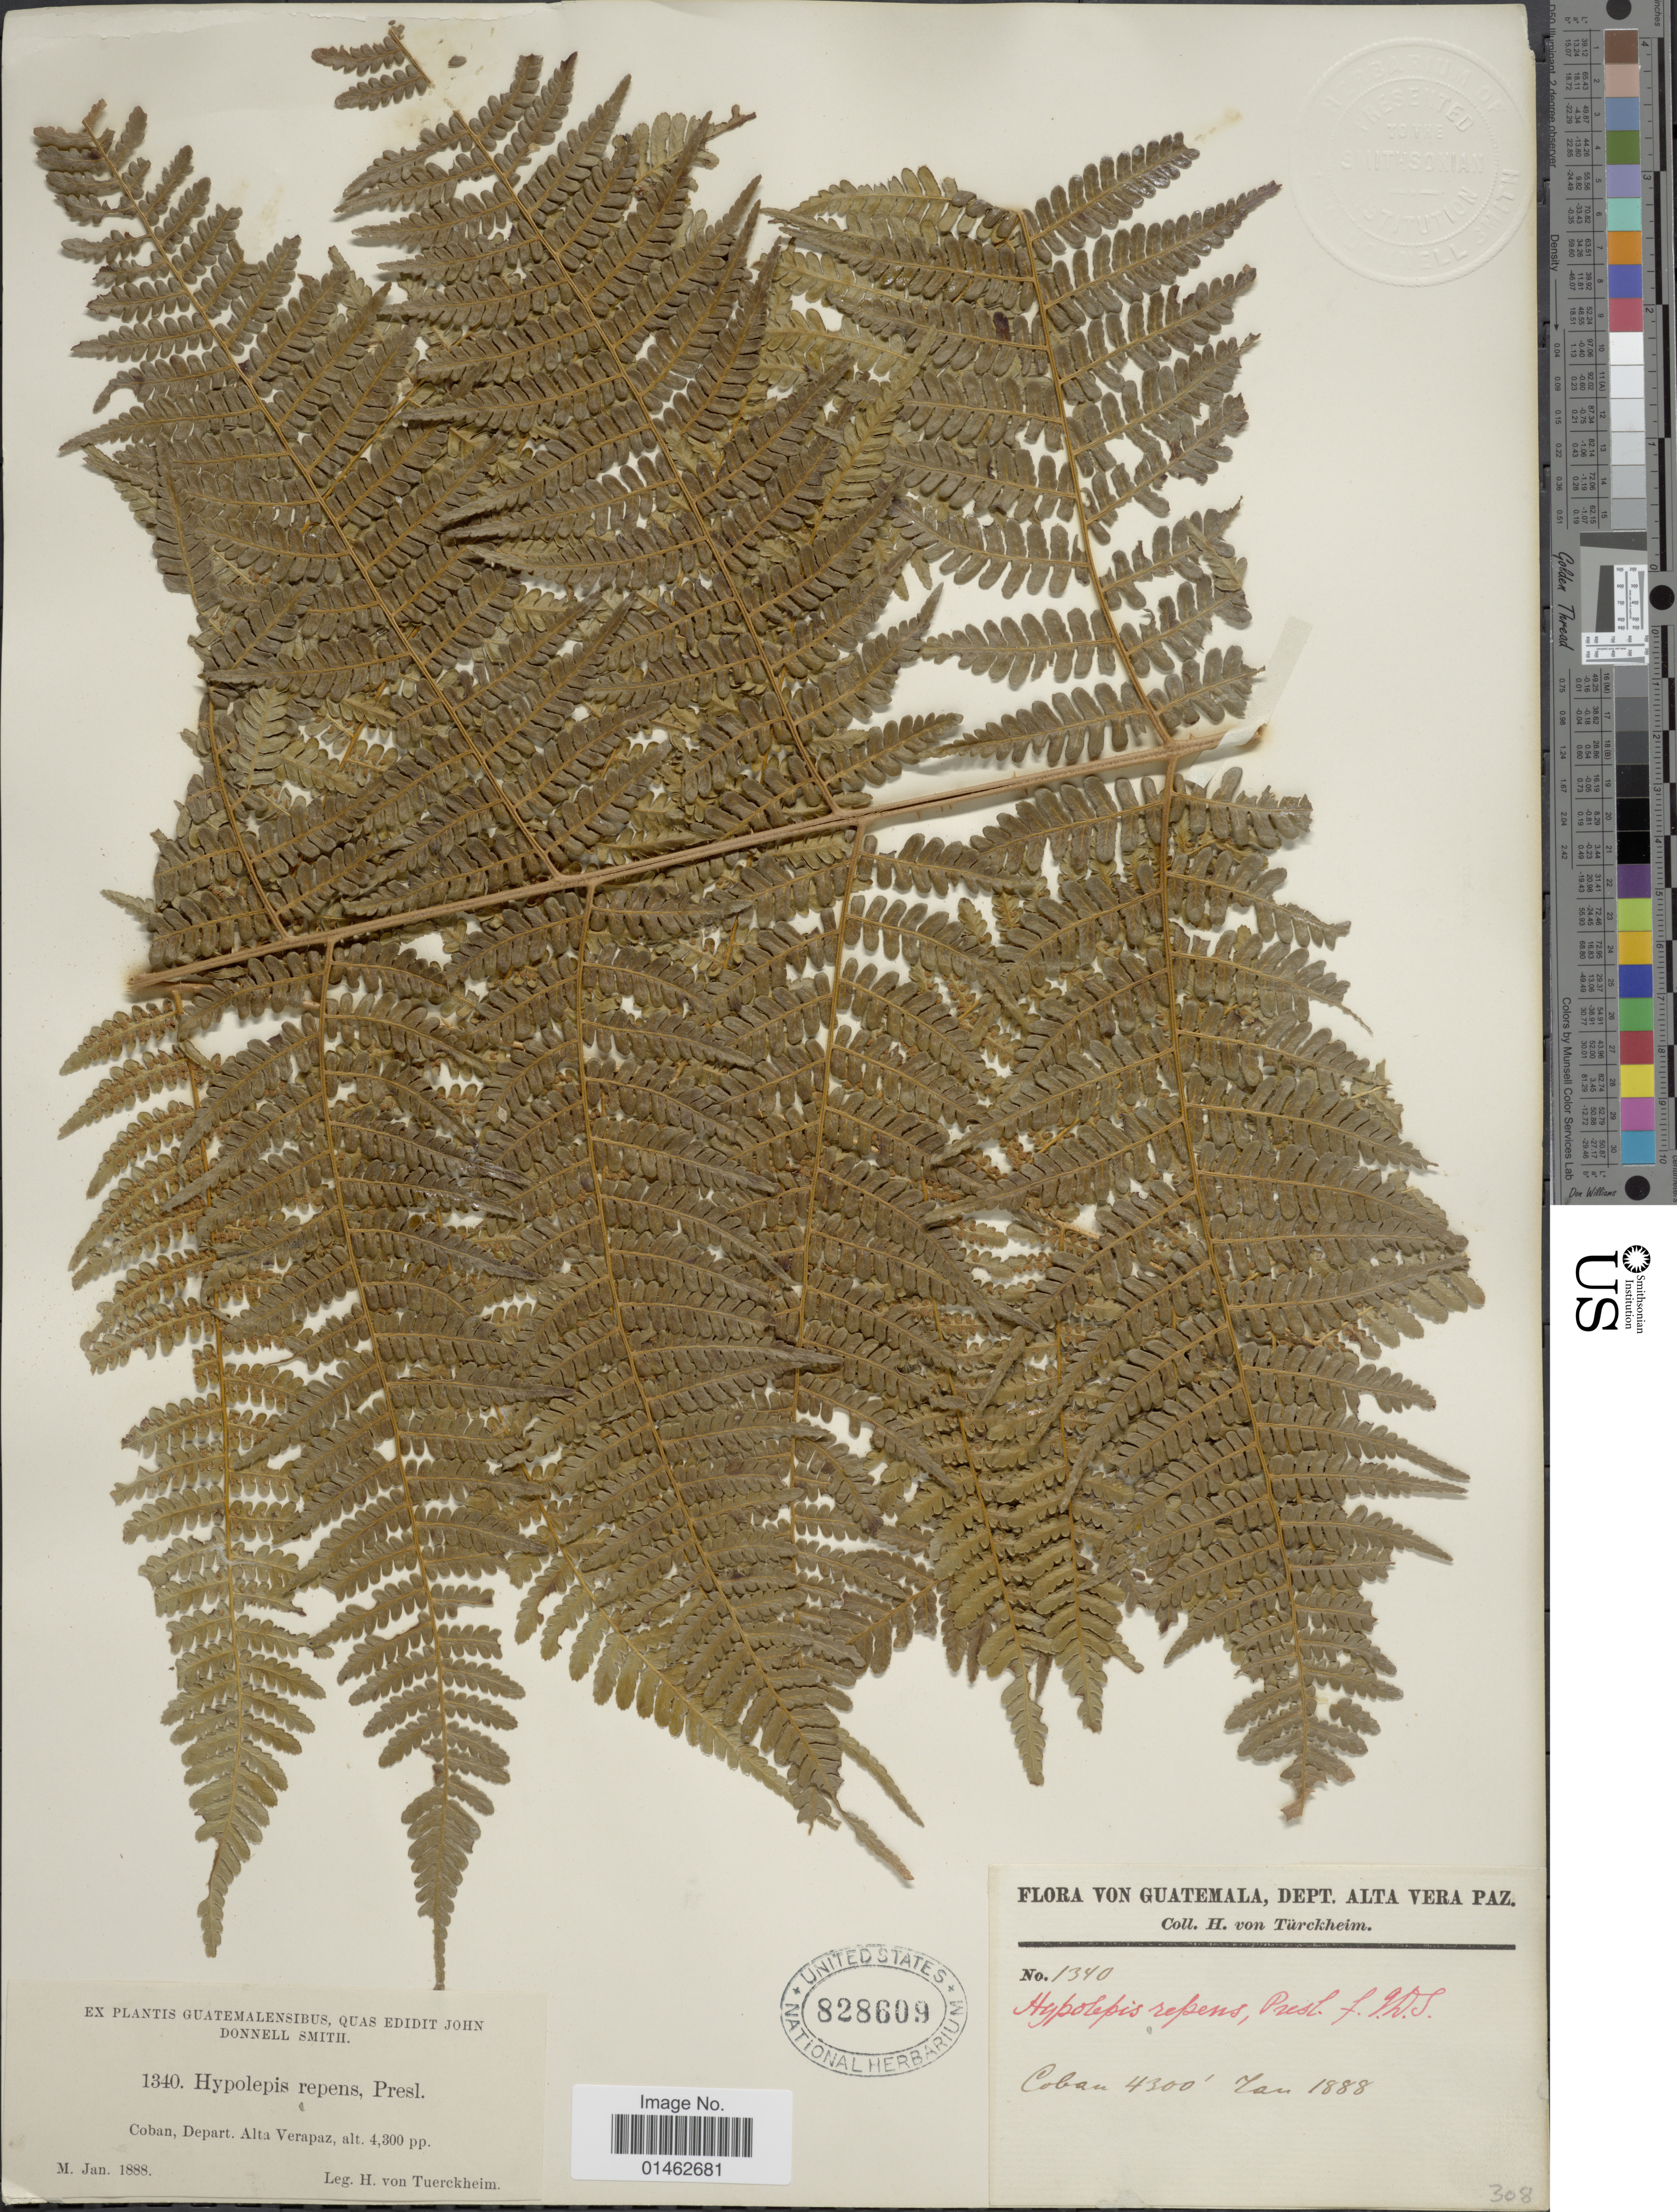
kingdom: Plantae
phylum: Tracheophyta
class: Polypodiopsida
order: Polypodiales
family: Dennstaedtiaceae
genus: Hypolepis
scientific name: Hypolepis repens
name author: (L.) C. Presl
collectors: H. von Türckheim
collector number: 1340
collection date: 1888-01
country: Guatemala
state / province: Alta Verapaz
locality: Coban, Depart Alta Verapaz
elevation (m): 1311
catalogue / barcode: US 828609